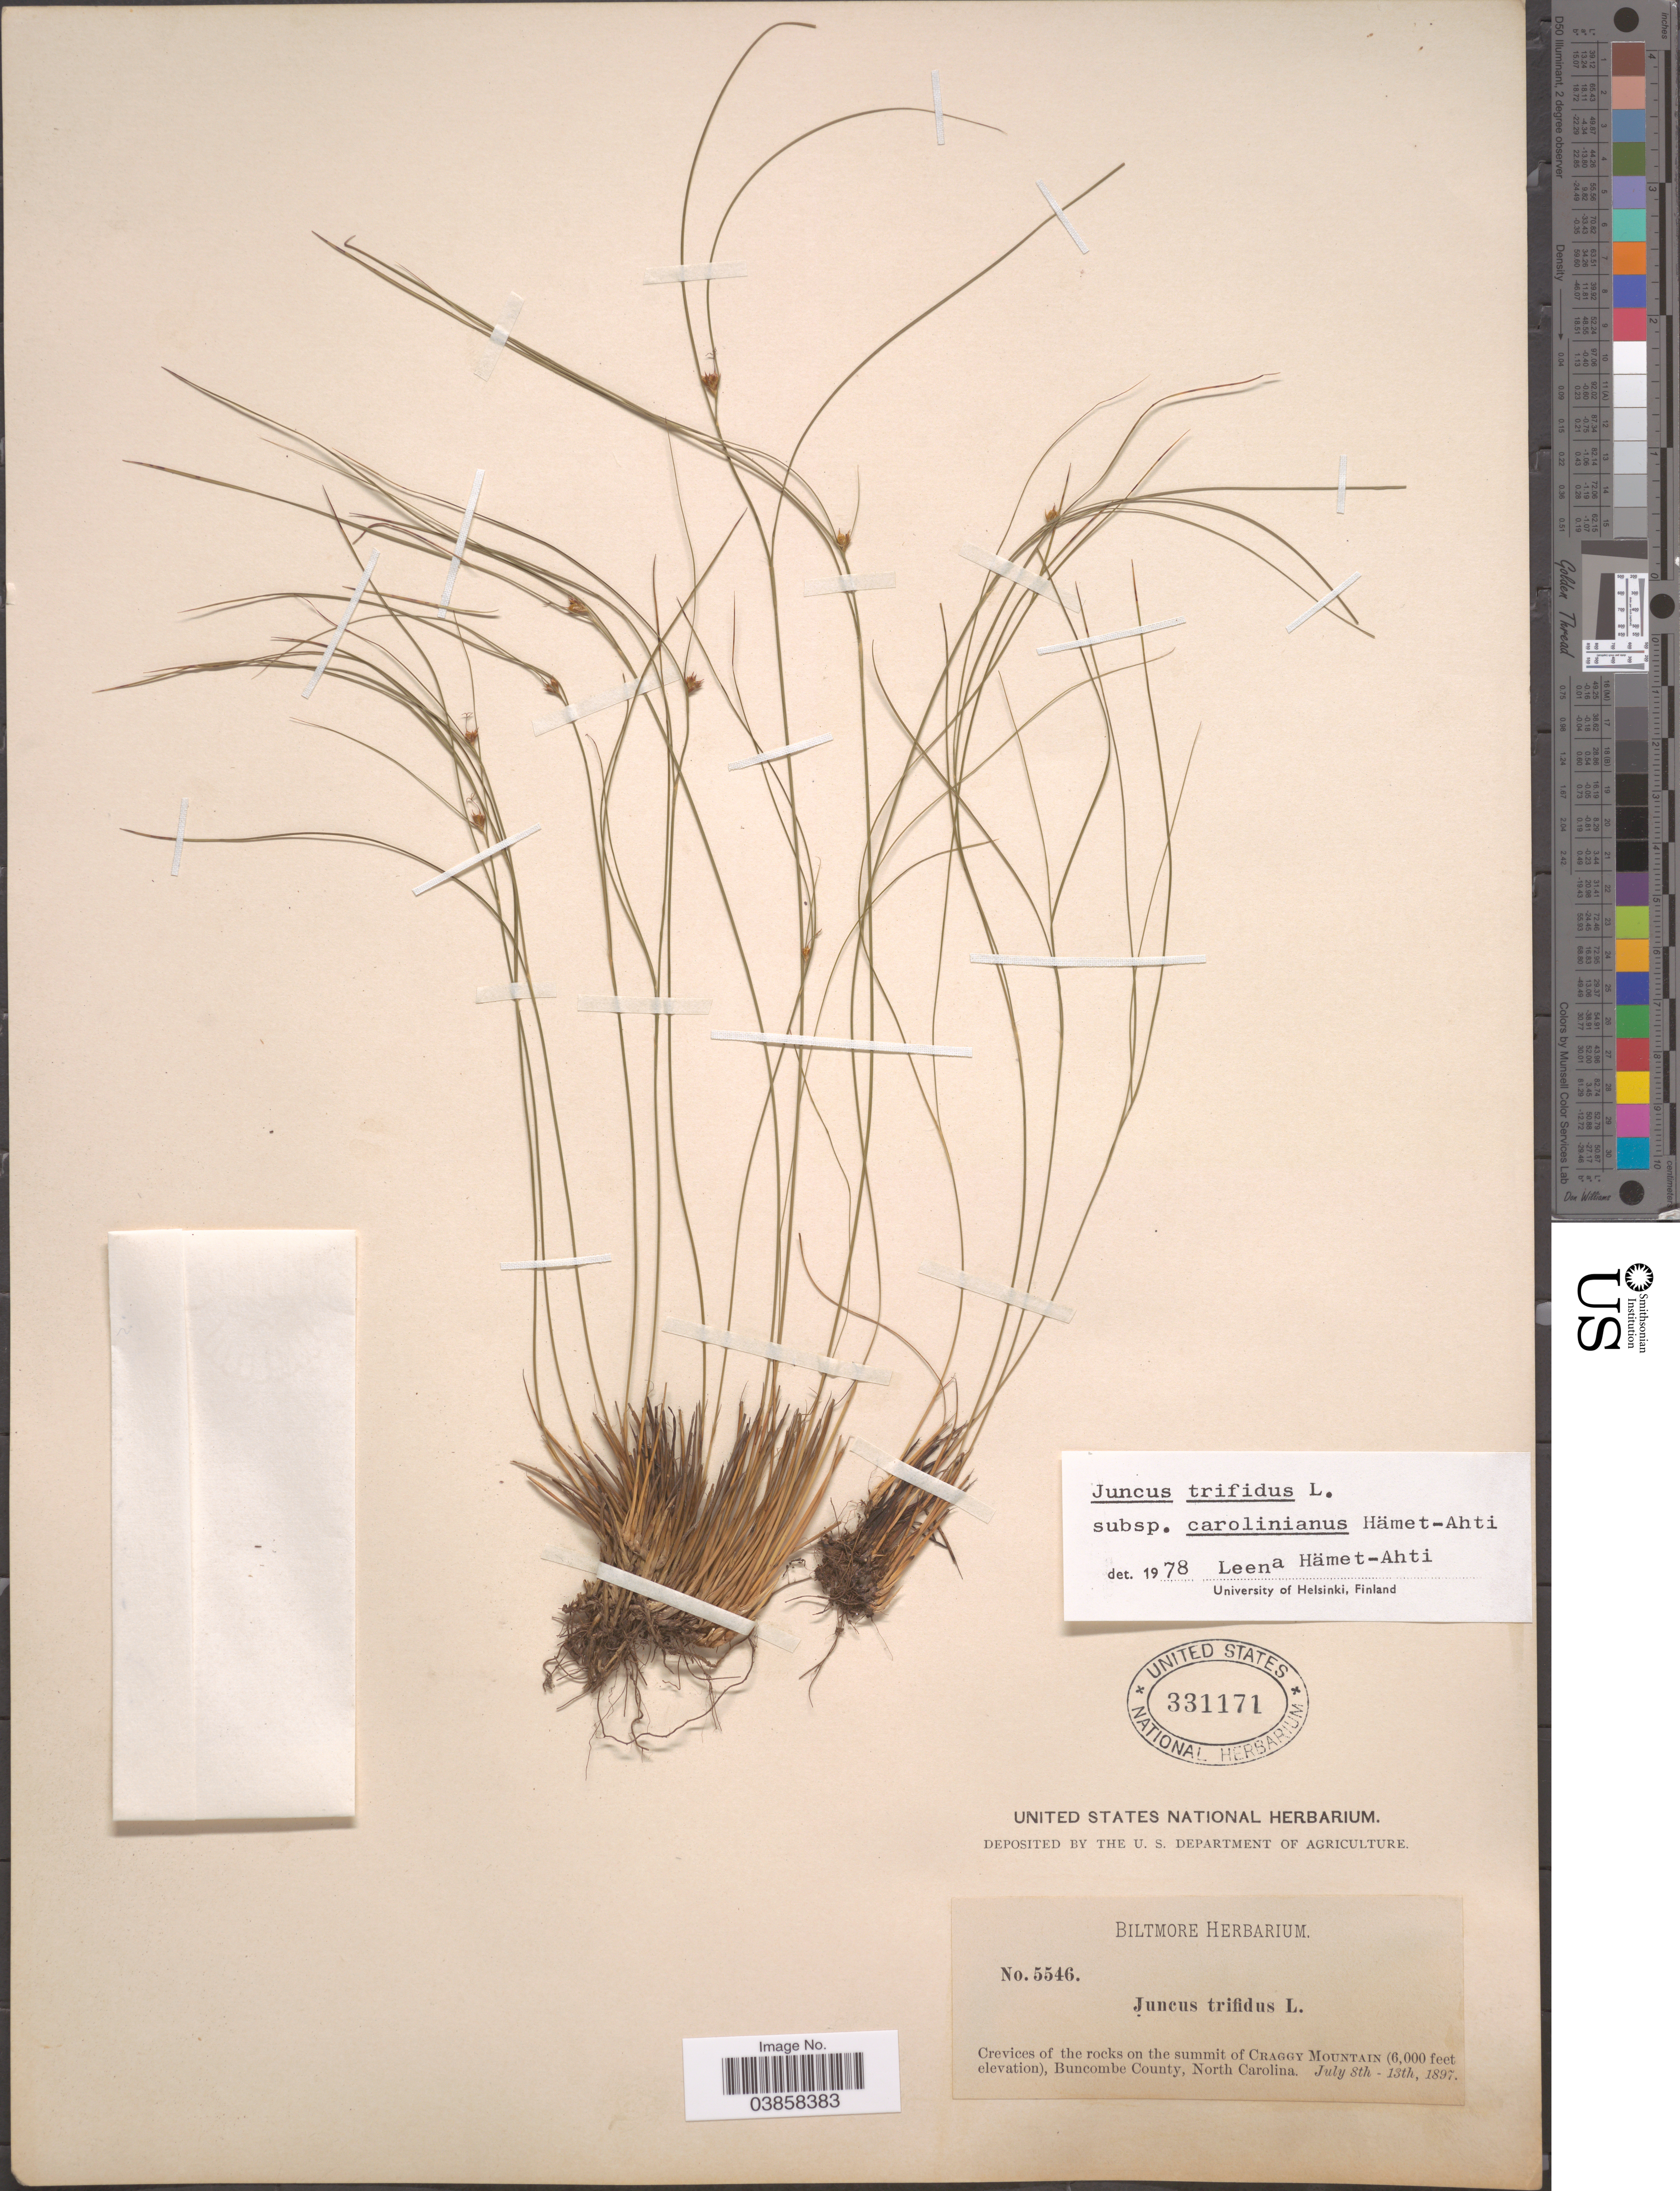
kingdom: Plantae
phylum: Tracheophyta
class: Liliopsida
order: Poales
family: Juncaceae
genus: Juncus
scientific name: Juncus trifidus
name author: L.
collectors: ex herb. Biltmore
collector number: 5546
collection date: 1897-07-08/1897-07-13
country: United States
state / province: North Carolina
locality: Crevices of the rocks on the summit of Craggy Mountain, Buncombe County.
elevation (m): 1829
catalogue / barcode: US 331171